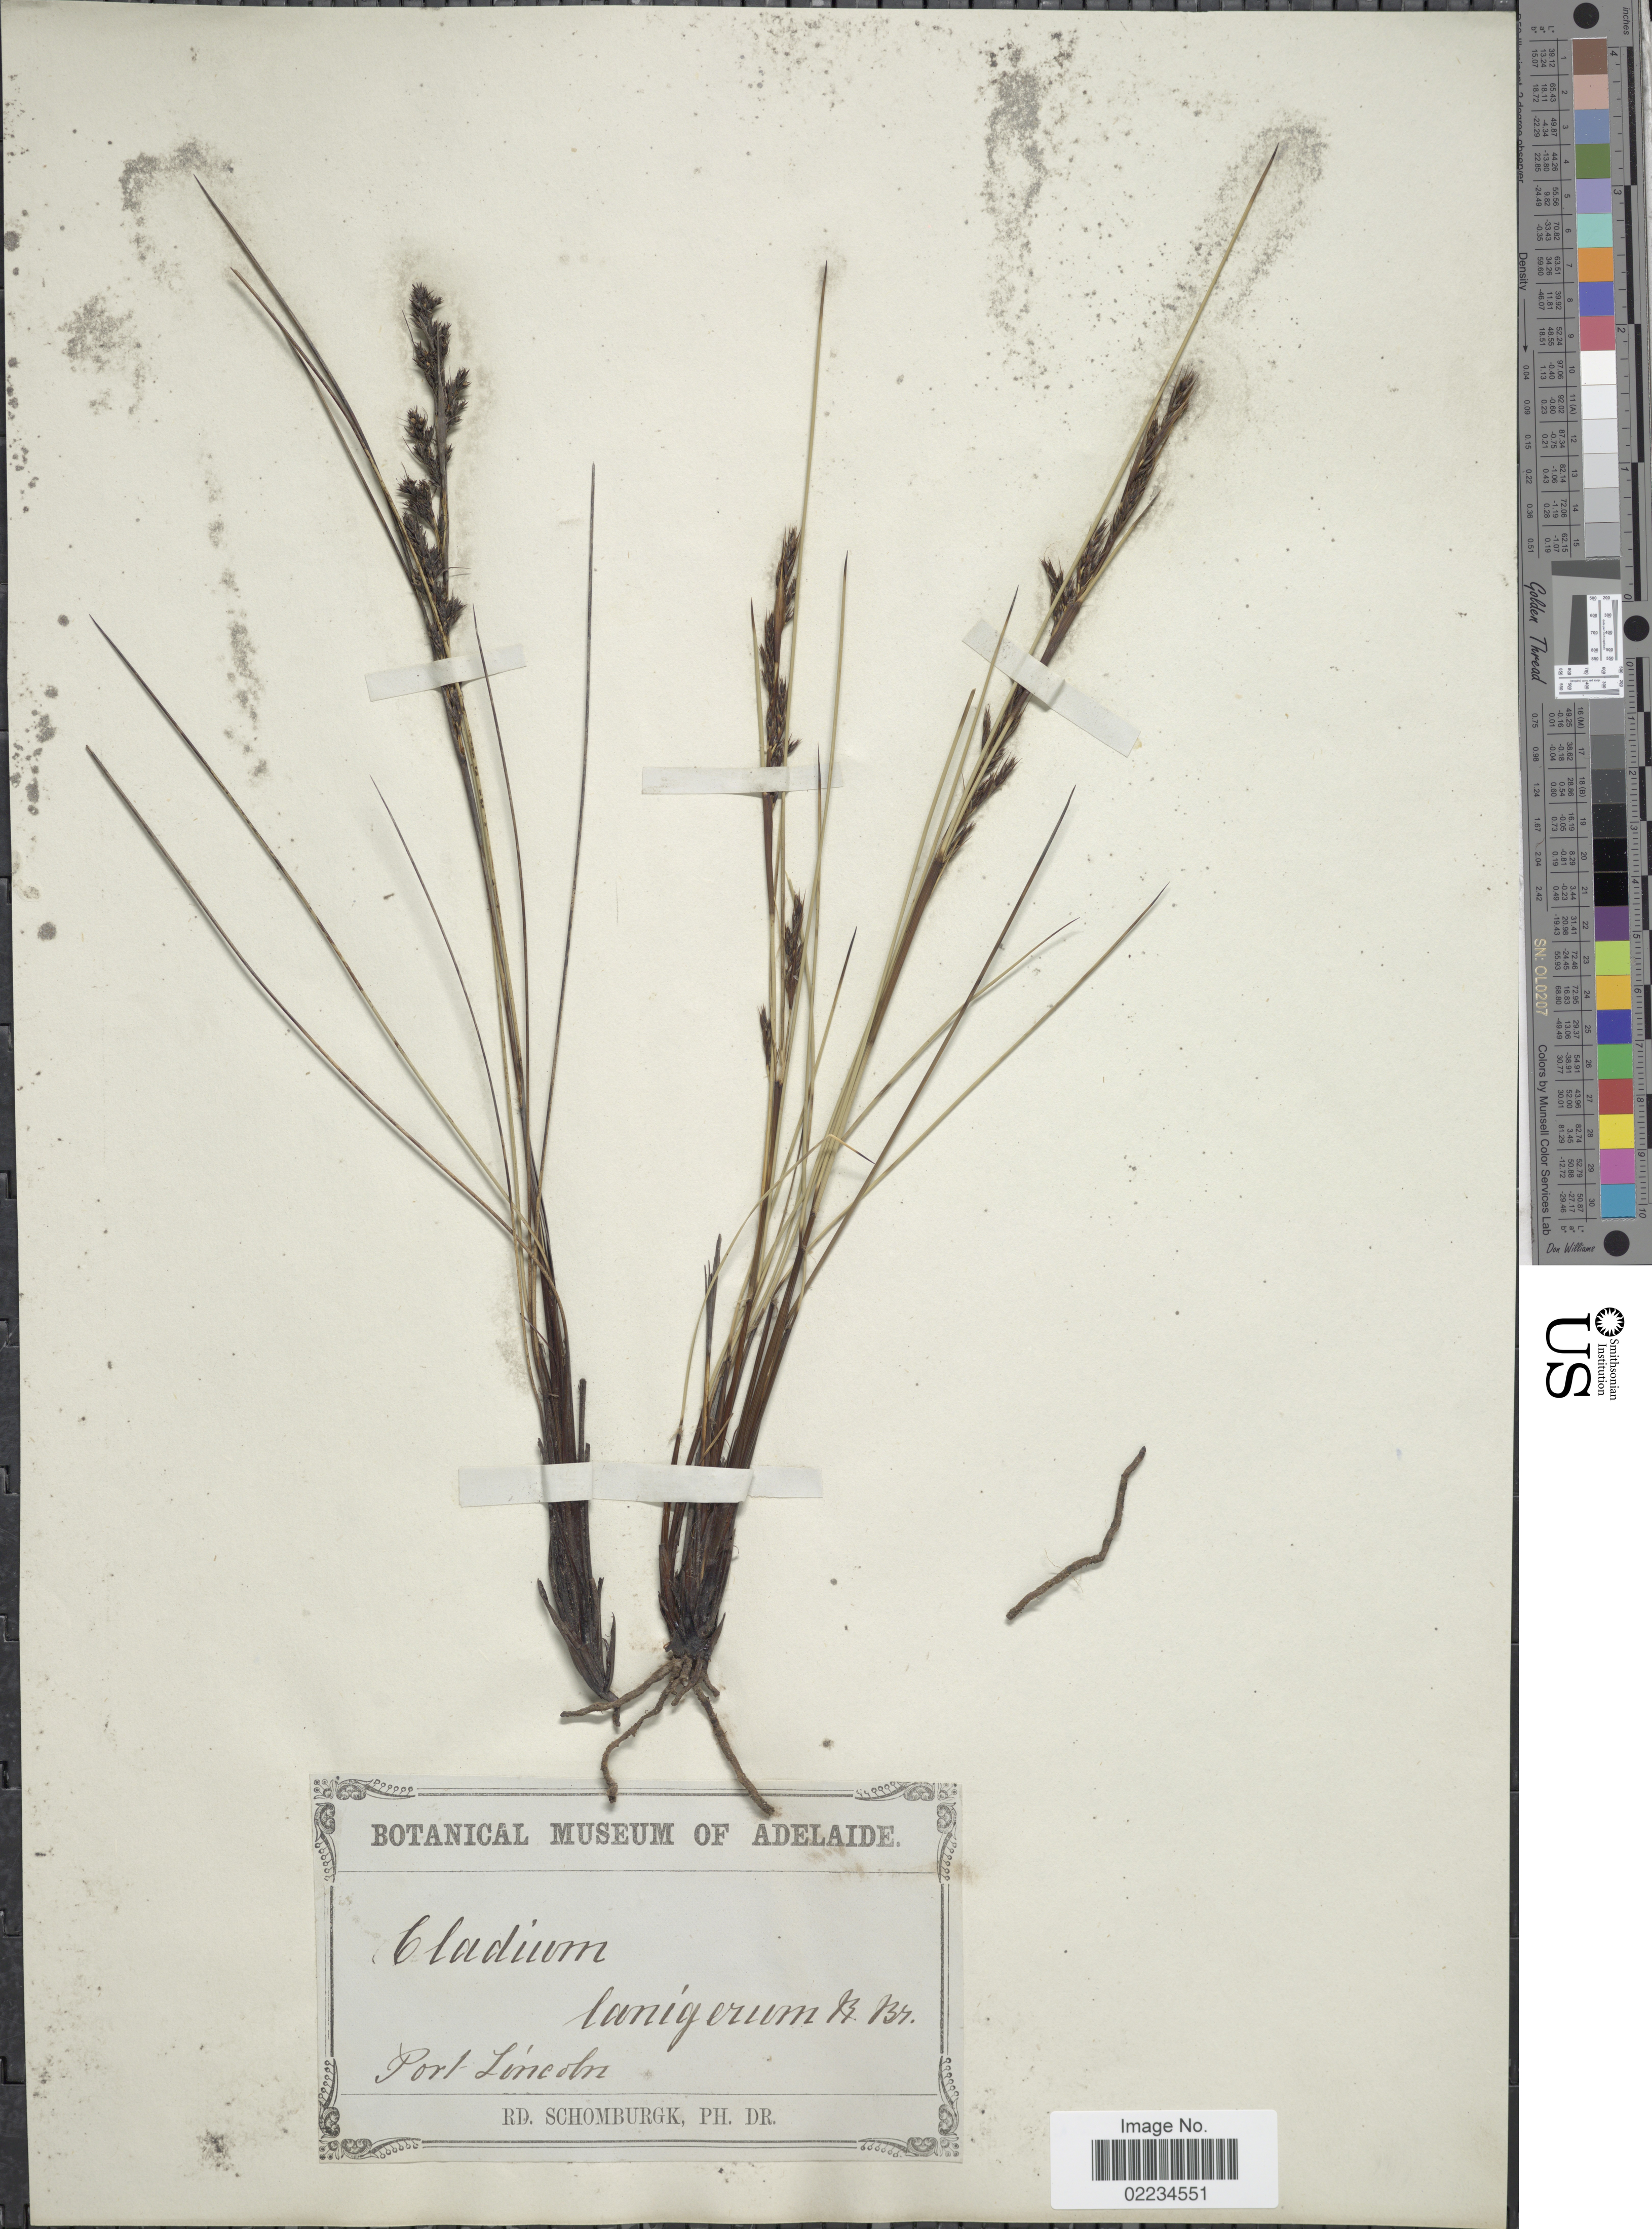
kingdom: Plantae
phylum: Tracheophyta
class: Liliopsida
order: Poales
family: Cyperaceae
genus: Gahnia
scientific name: Gahnia lanigera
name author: (R. Br.) Benth.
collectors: M. R. Schomburgk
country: Australia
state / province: South Australia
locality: Port Lincoln